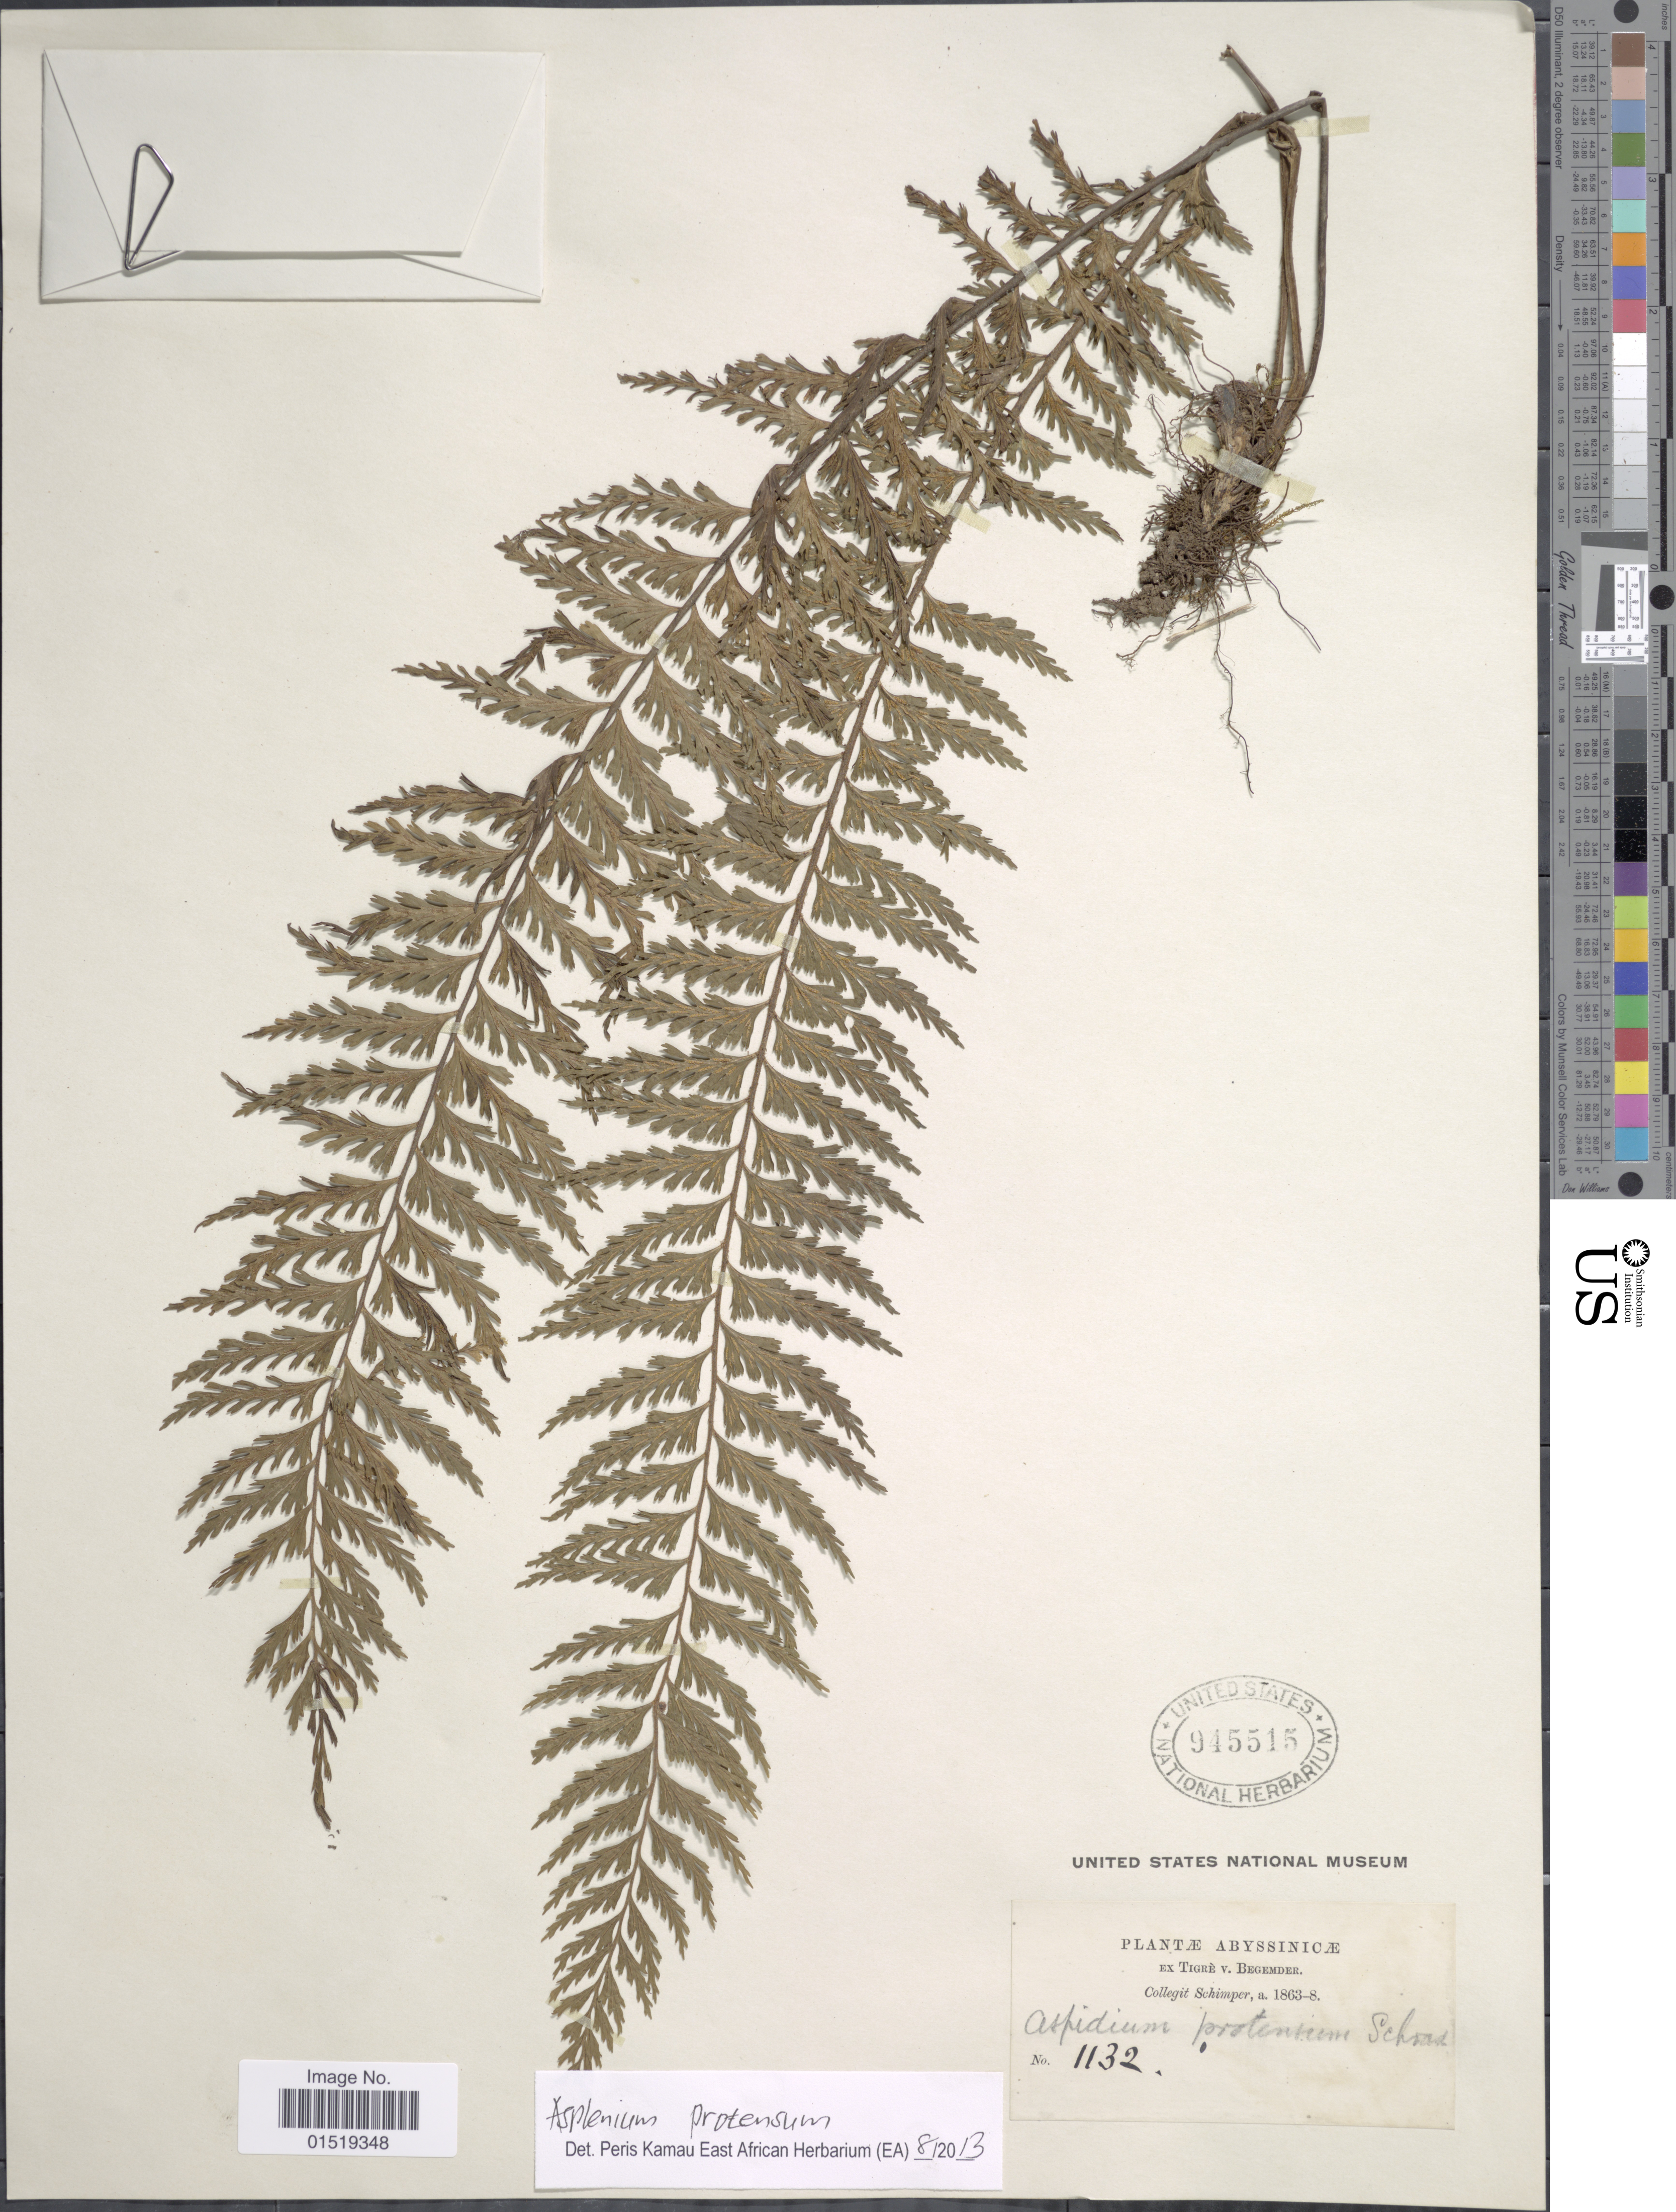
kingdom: Plantae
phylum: Tracheophyta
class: Polypodiopsida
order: Polypodiales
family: Aspleniaceae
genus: Asplenium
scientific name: Asplenium protensum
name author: Schrad.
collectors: -. Schimper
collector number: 1132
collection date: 1863/1868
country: Eritrea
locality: Abyssinicæ.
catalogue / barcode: US 945515